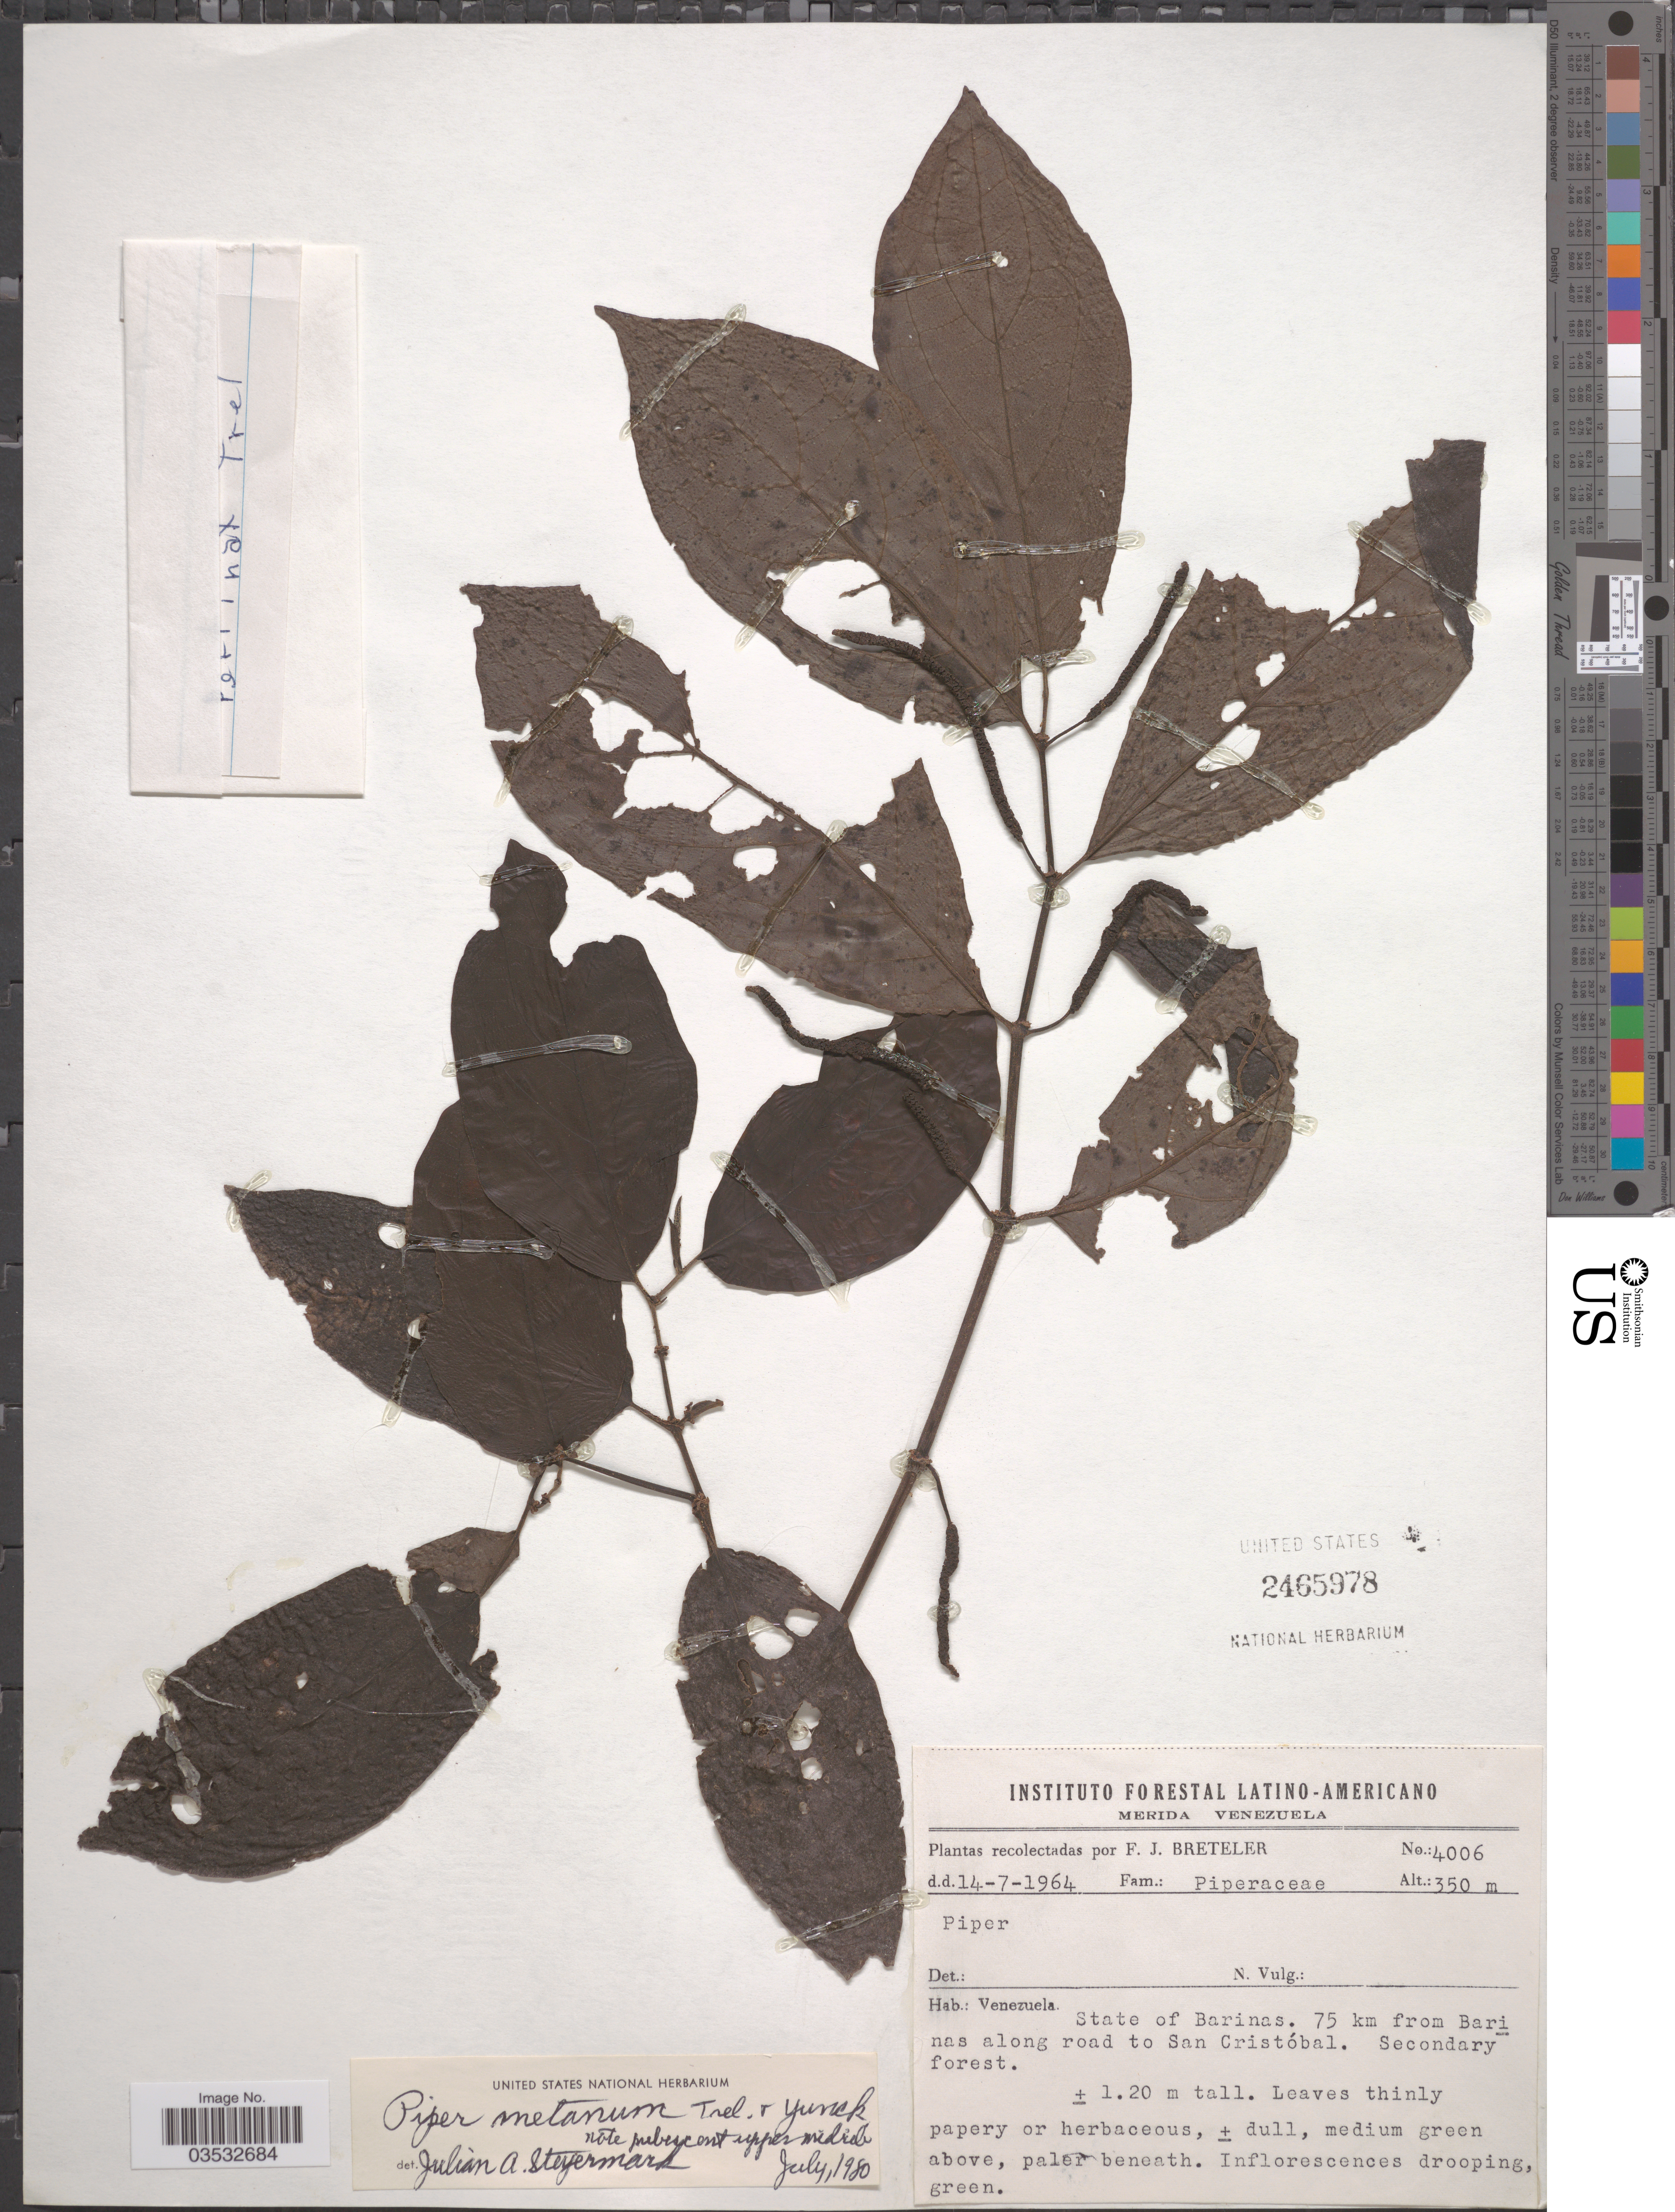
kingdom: Plantae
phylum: Tracheophyta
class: Magnoliopsida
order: Piperales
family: Piperaceae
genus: Piper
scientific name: Piper metanum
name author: Trel. & Yunck.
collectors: F. J. Breteler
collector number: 4006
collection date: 1964-07-14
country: Venezuela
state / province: Barinas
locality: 75 km from Barinas along road to San Cristóbal.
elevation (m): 350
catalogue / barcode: US 2465978